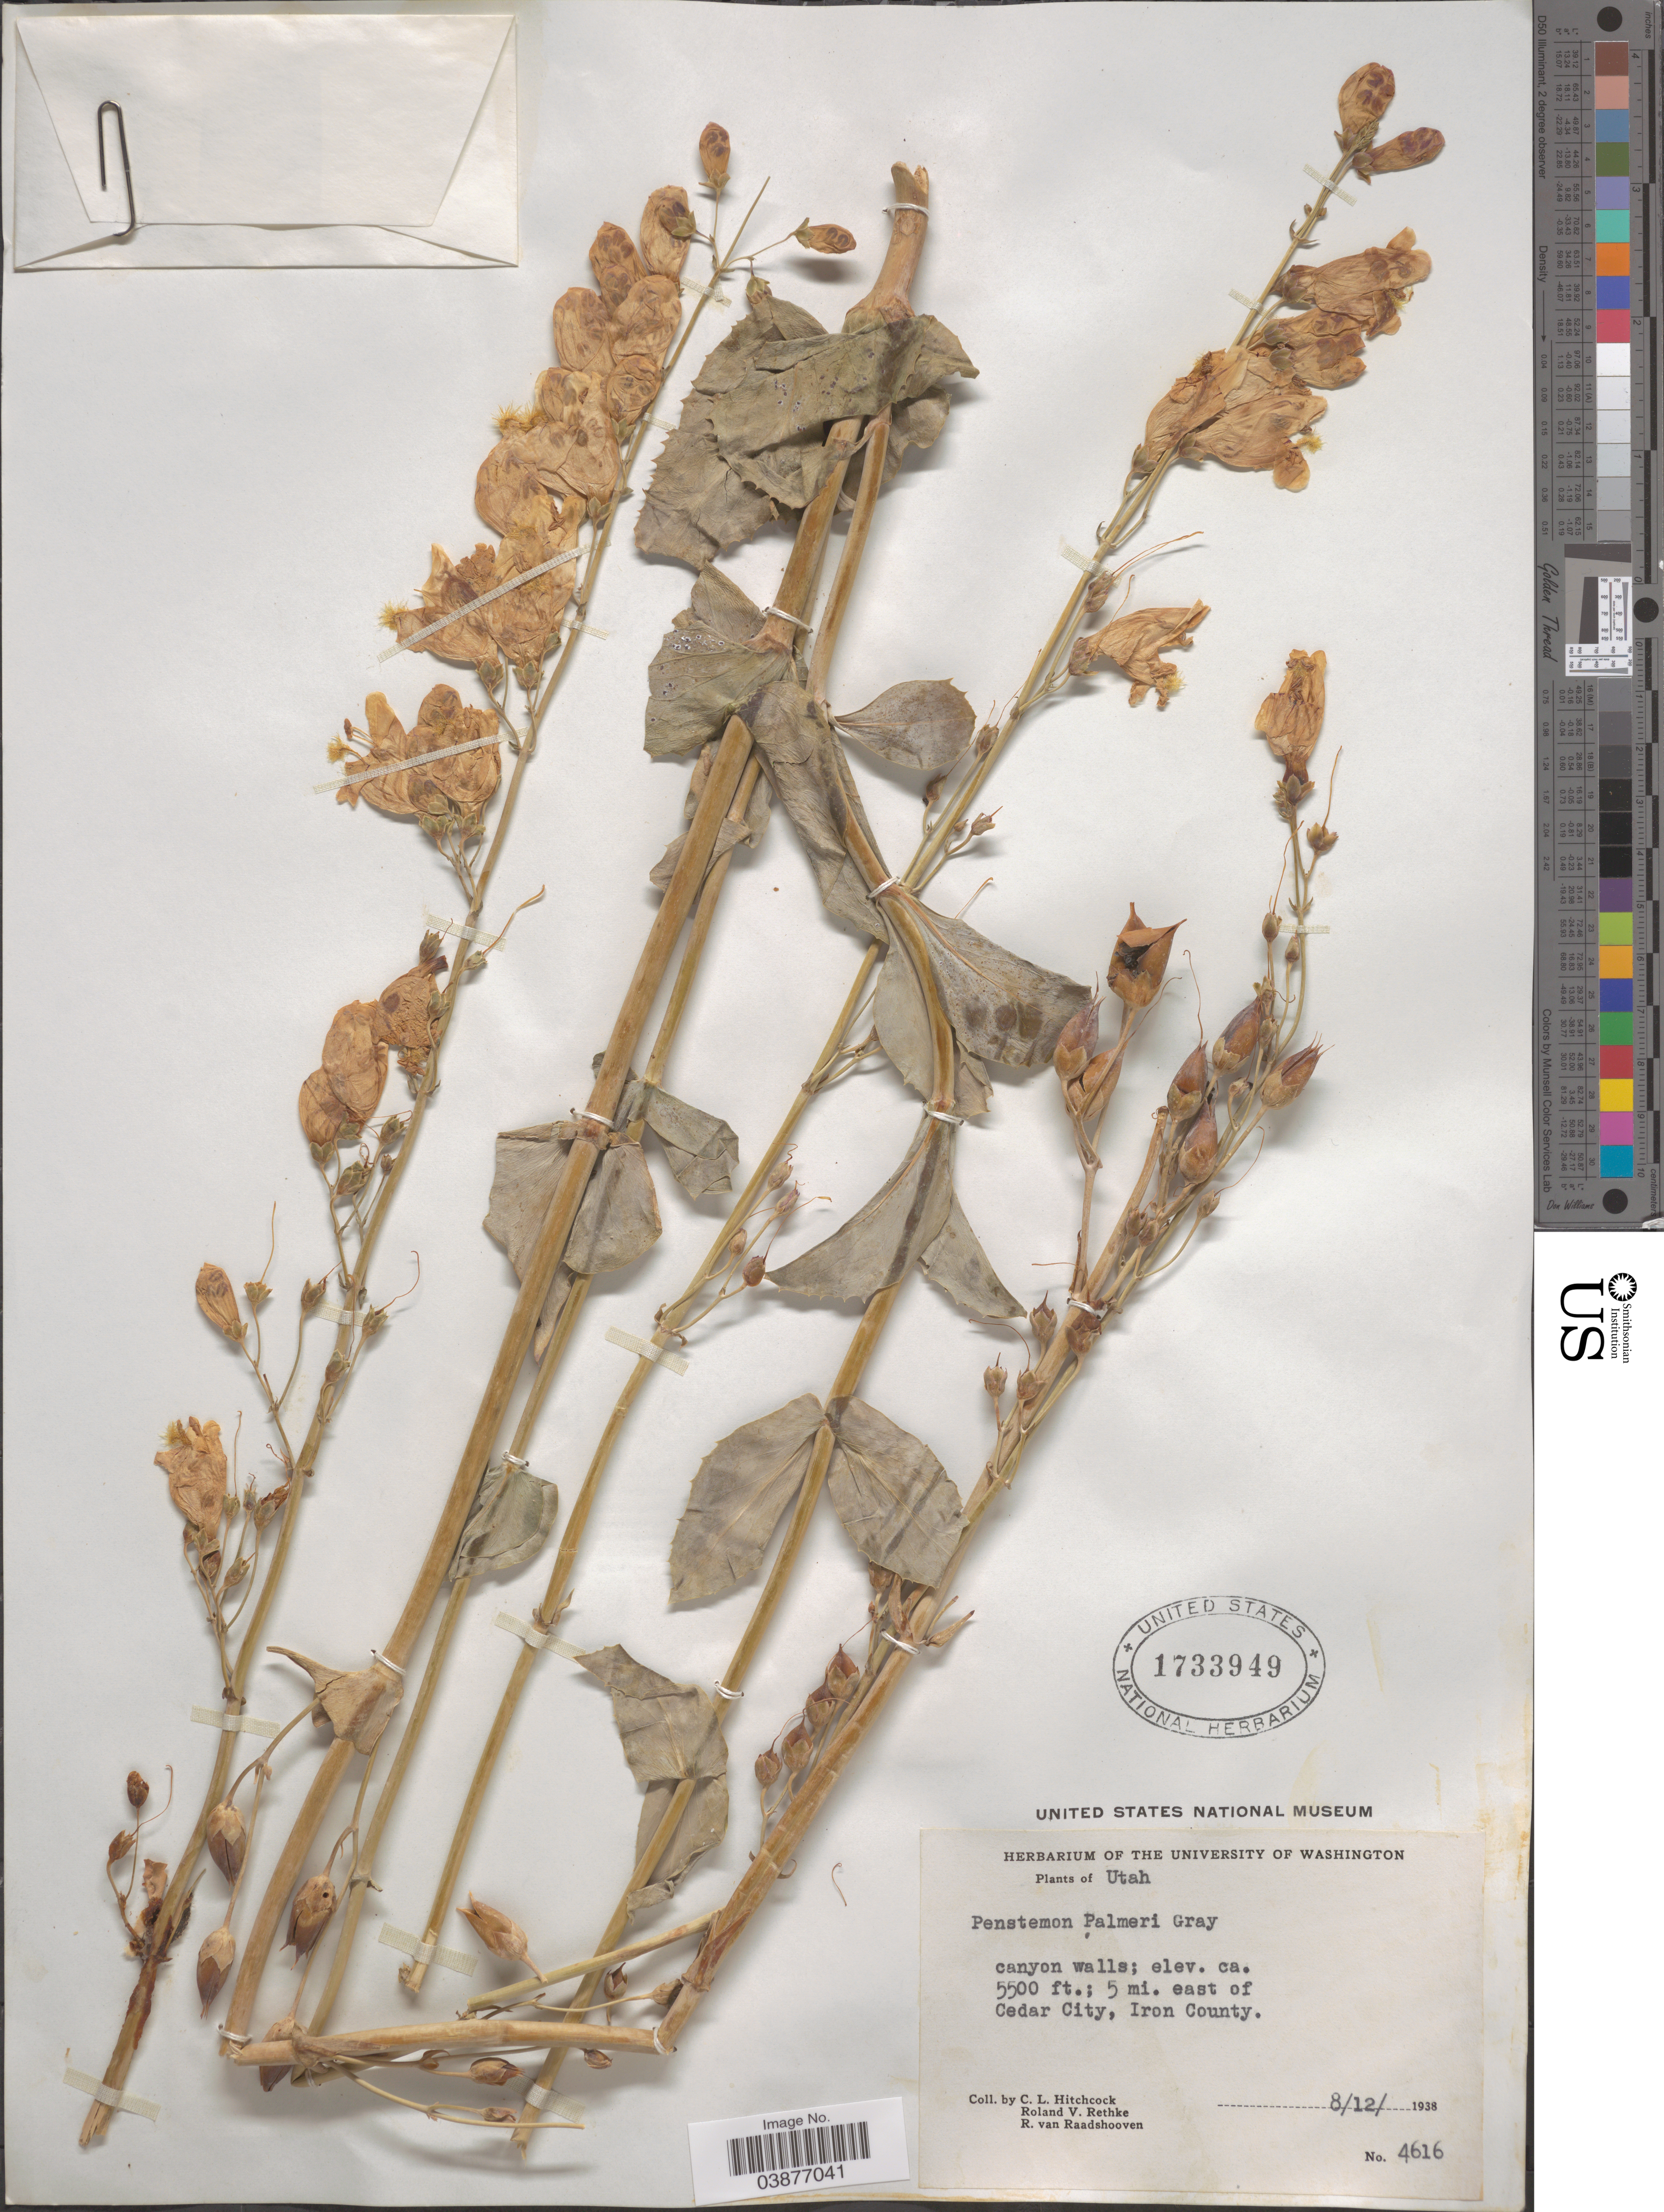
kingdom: Plantae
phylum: Tracheophyta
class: Magnoliopsida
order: Lamiales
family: Plantaginaceae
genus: Penstemon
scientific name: Penstemon palmeri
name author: A. Gray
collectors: C. L. Hitchcock, R. Rethke & R. Raadshooven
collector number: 4616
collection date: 1938-08-12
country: United States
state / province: Utah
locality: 5 mi. east of Cedar City, Iron County.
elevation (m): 1676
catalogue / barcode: US 1733949